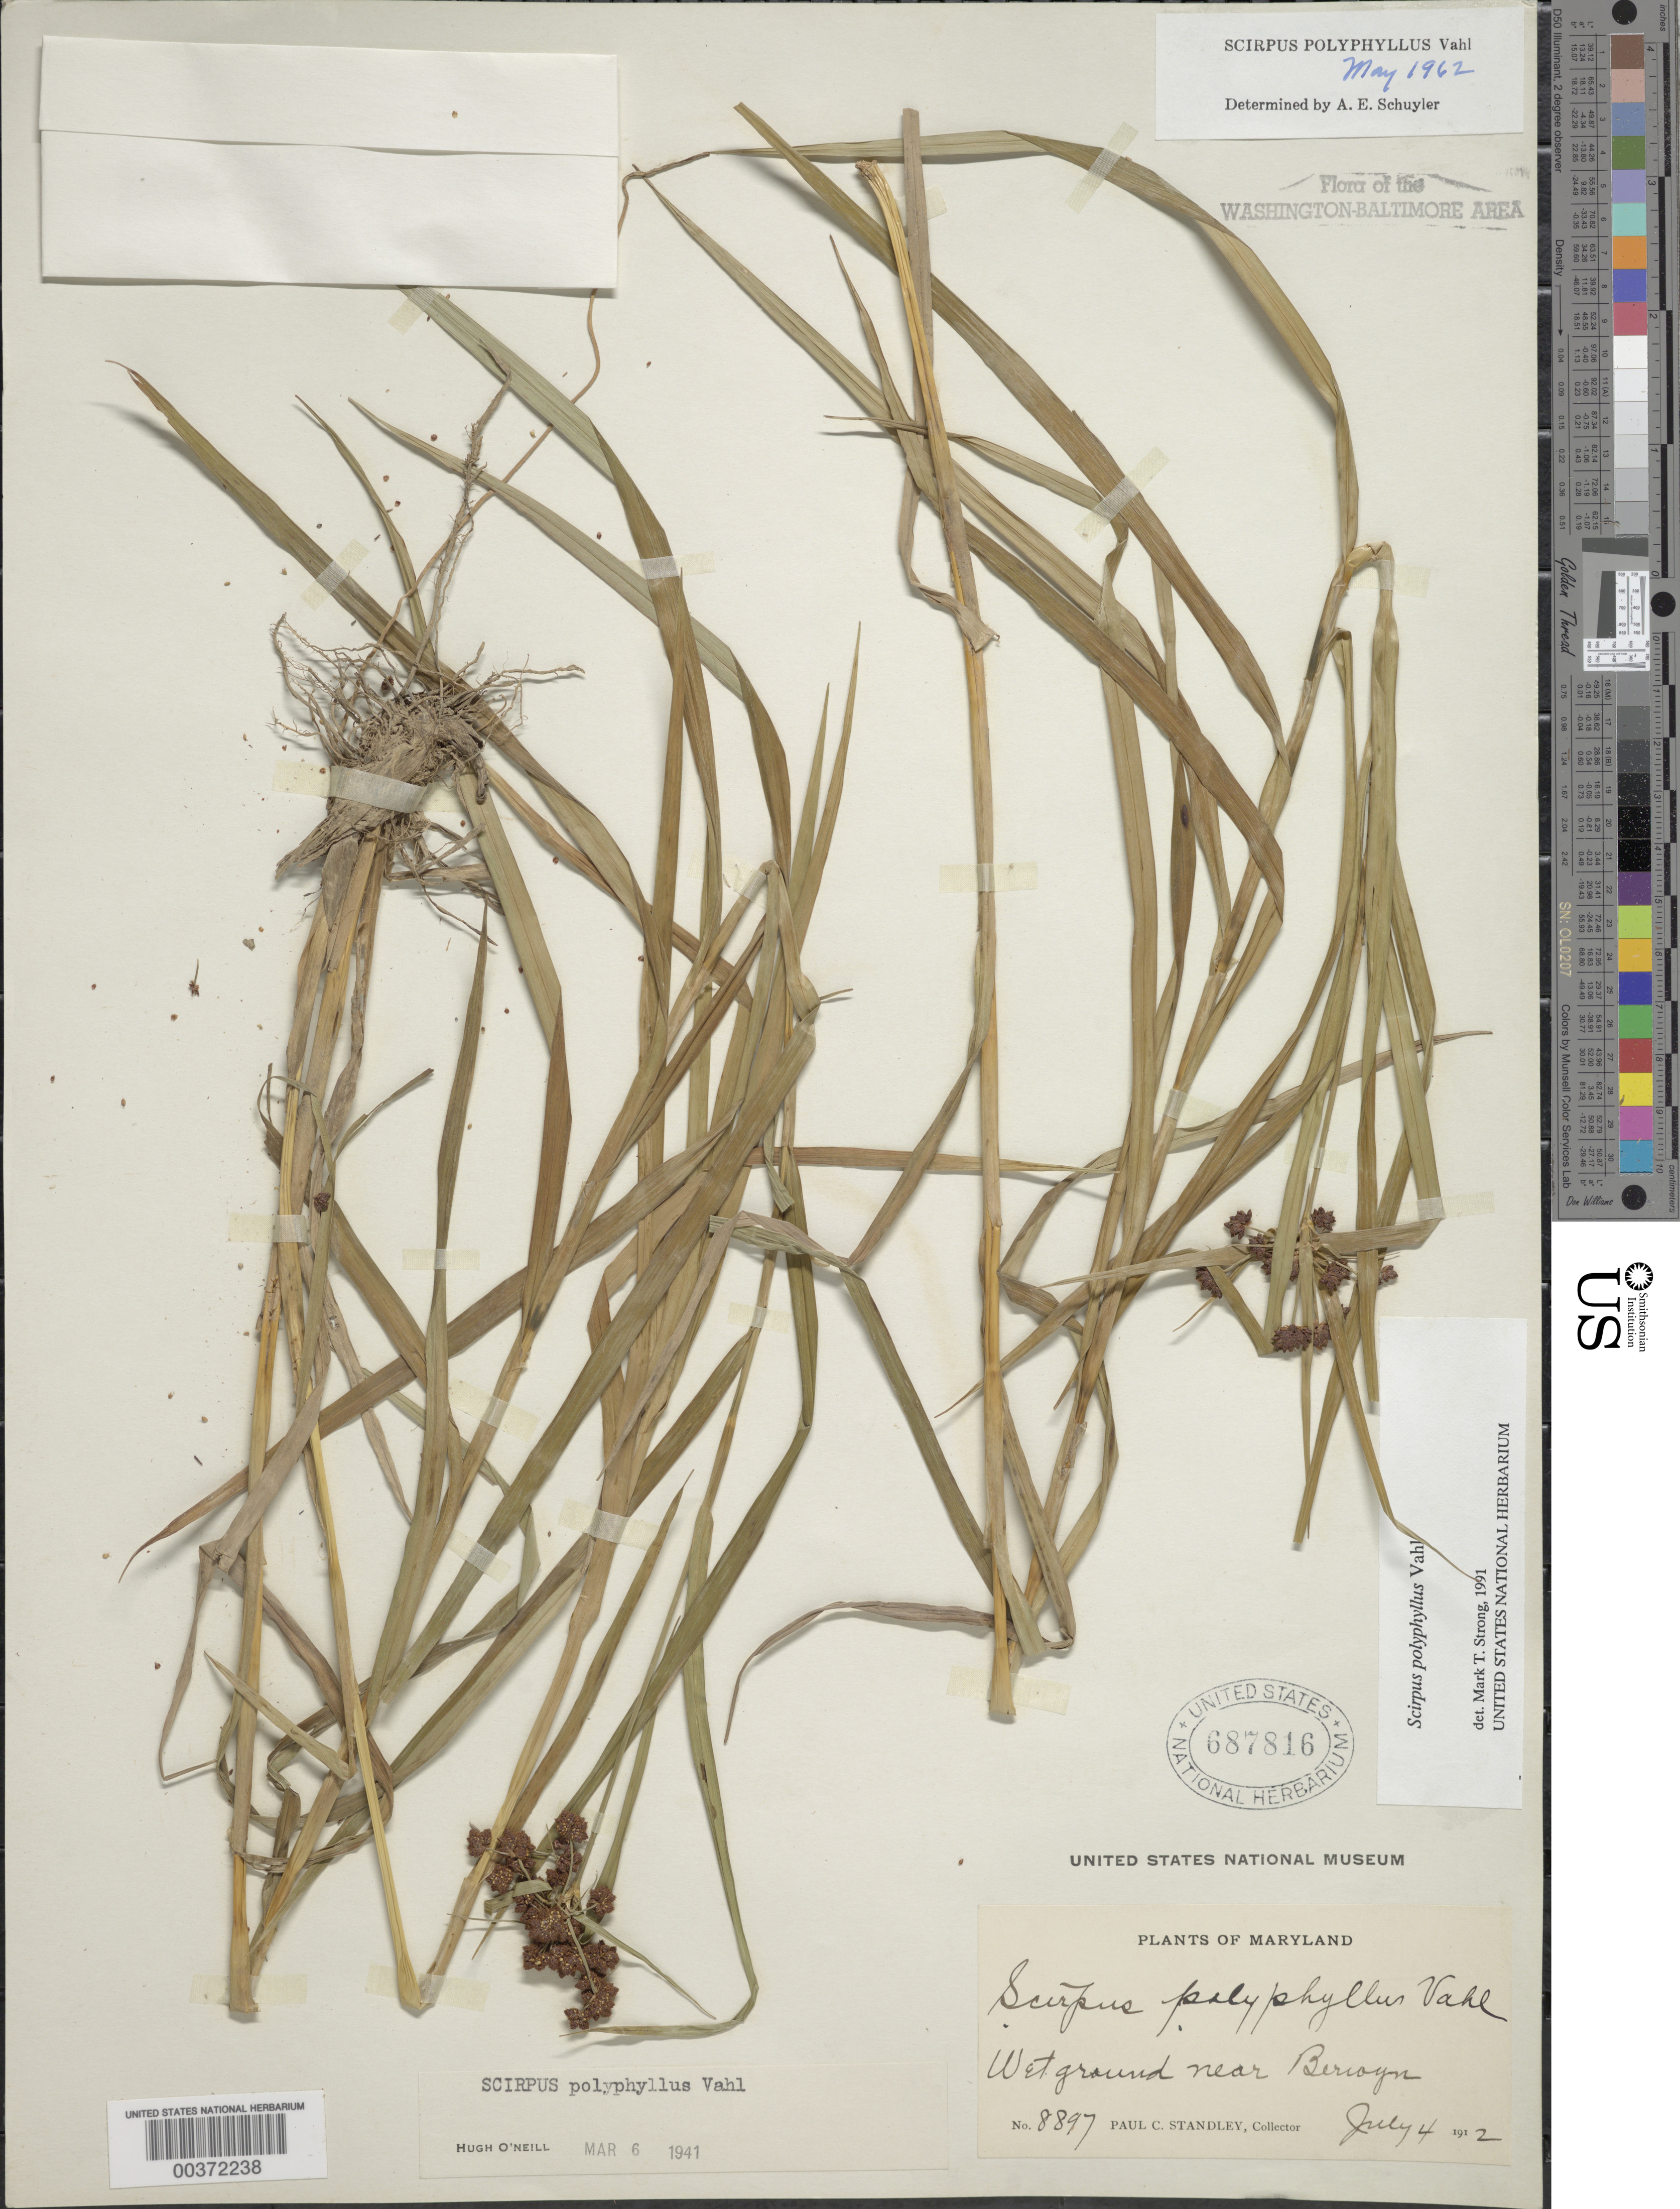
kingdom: Plantae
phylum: Tracheophyta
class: Liliopsida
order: Poales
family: Cyperaceae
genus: Scirpus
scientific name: Scirpus polyphyllus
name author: Vahl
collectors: P. C. Standley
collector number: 8897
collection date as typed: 04 Jul 1912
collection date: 1912-07-04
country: United States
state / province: Maryland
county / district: Prince George's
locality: Berwyn vicinity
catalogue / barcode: US 677816